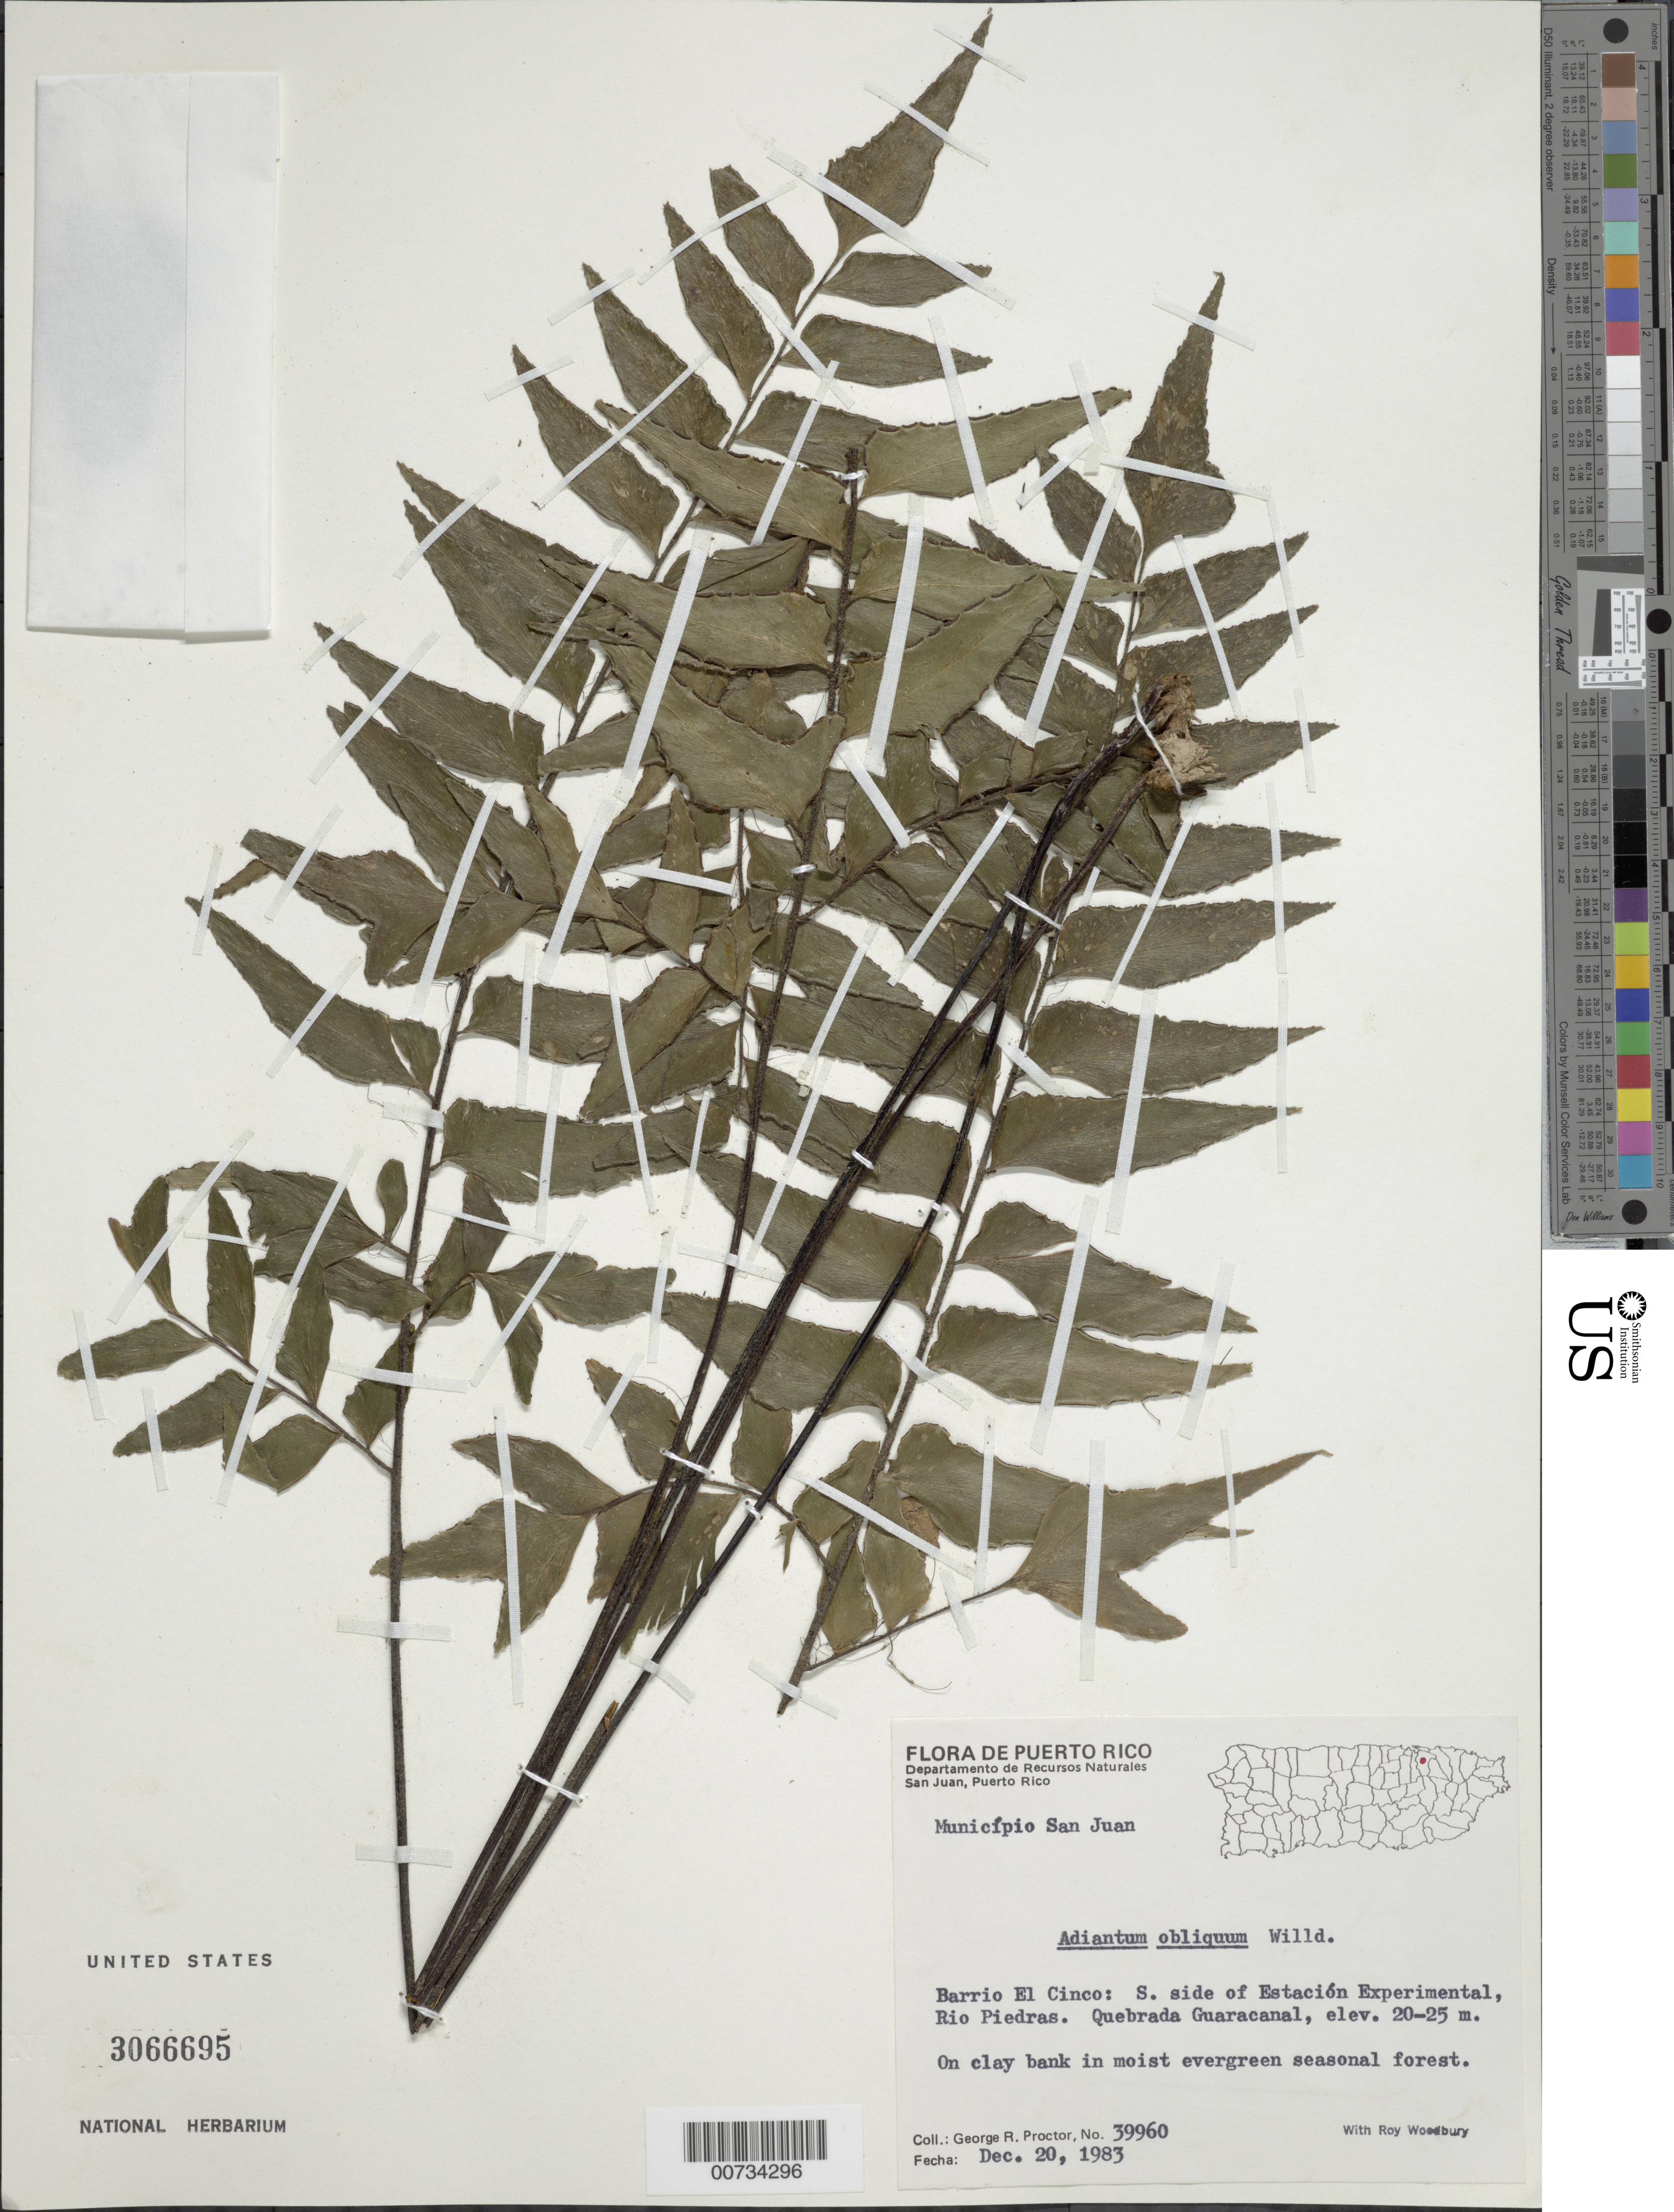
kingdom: Plantae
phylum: Tracheophyta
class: Polypodiopsida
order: Polypodiales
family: Pteridaceae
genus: Adiantum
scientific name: Adiantum obliquum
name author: Willd.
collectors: G. R. Proctor & R. O. Woodbury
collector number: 39960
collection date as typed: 20 Dec 1983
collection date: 1983-12-20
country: Puerto Rico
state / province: San Juan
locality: Mun. San Juan, Barrio El Cinco: S side of Estación Experimental, Rio Piedras. Quebrada Guaracanal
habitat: On clay bank in moist evergreen seasonal forest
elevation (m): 20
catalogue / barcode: US 3066695